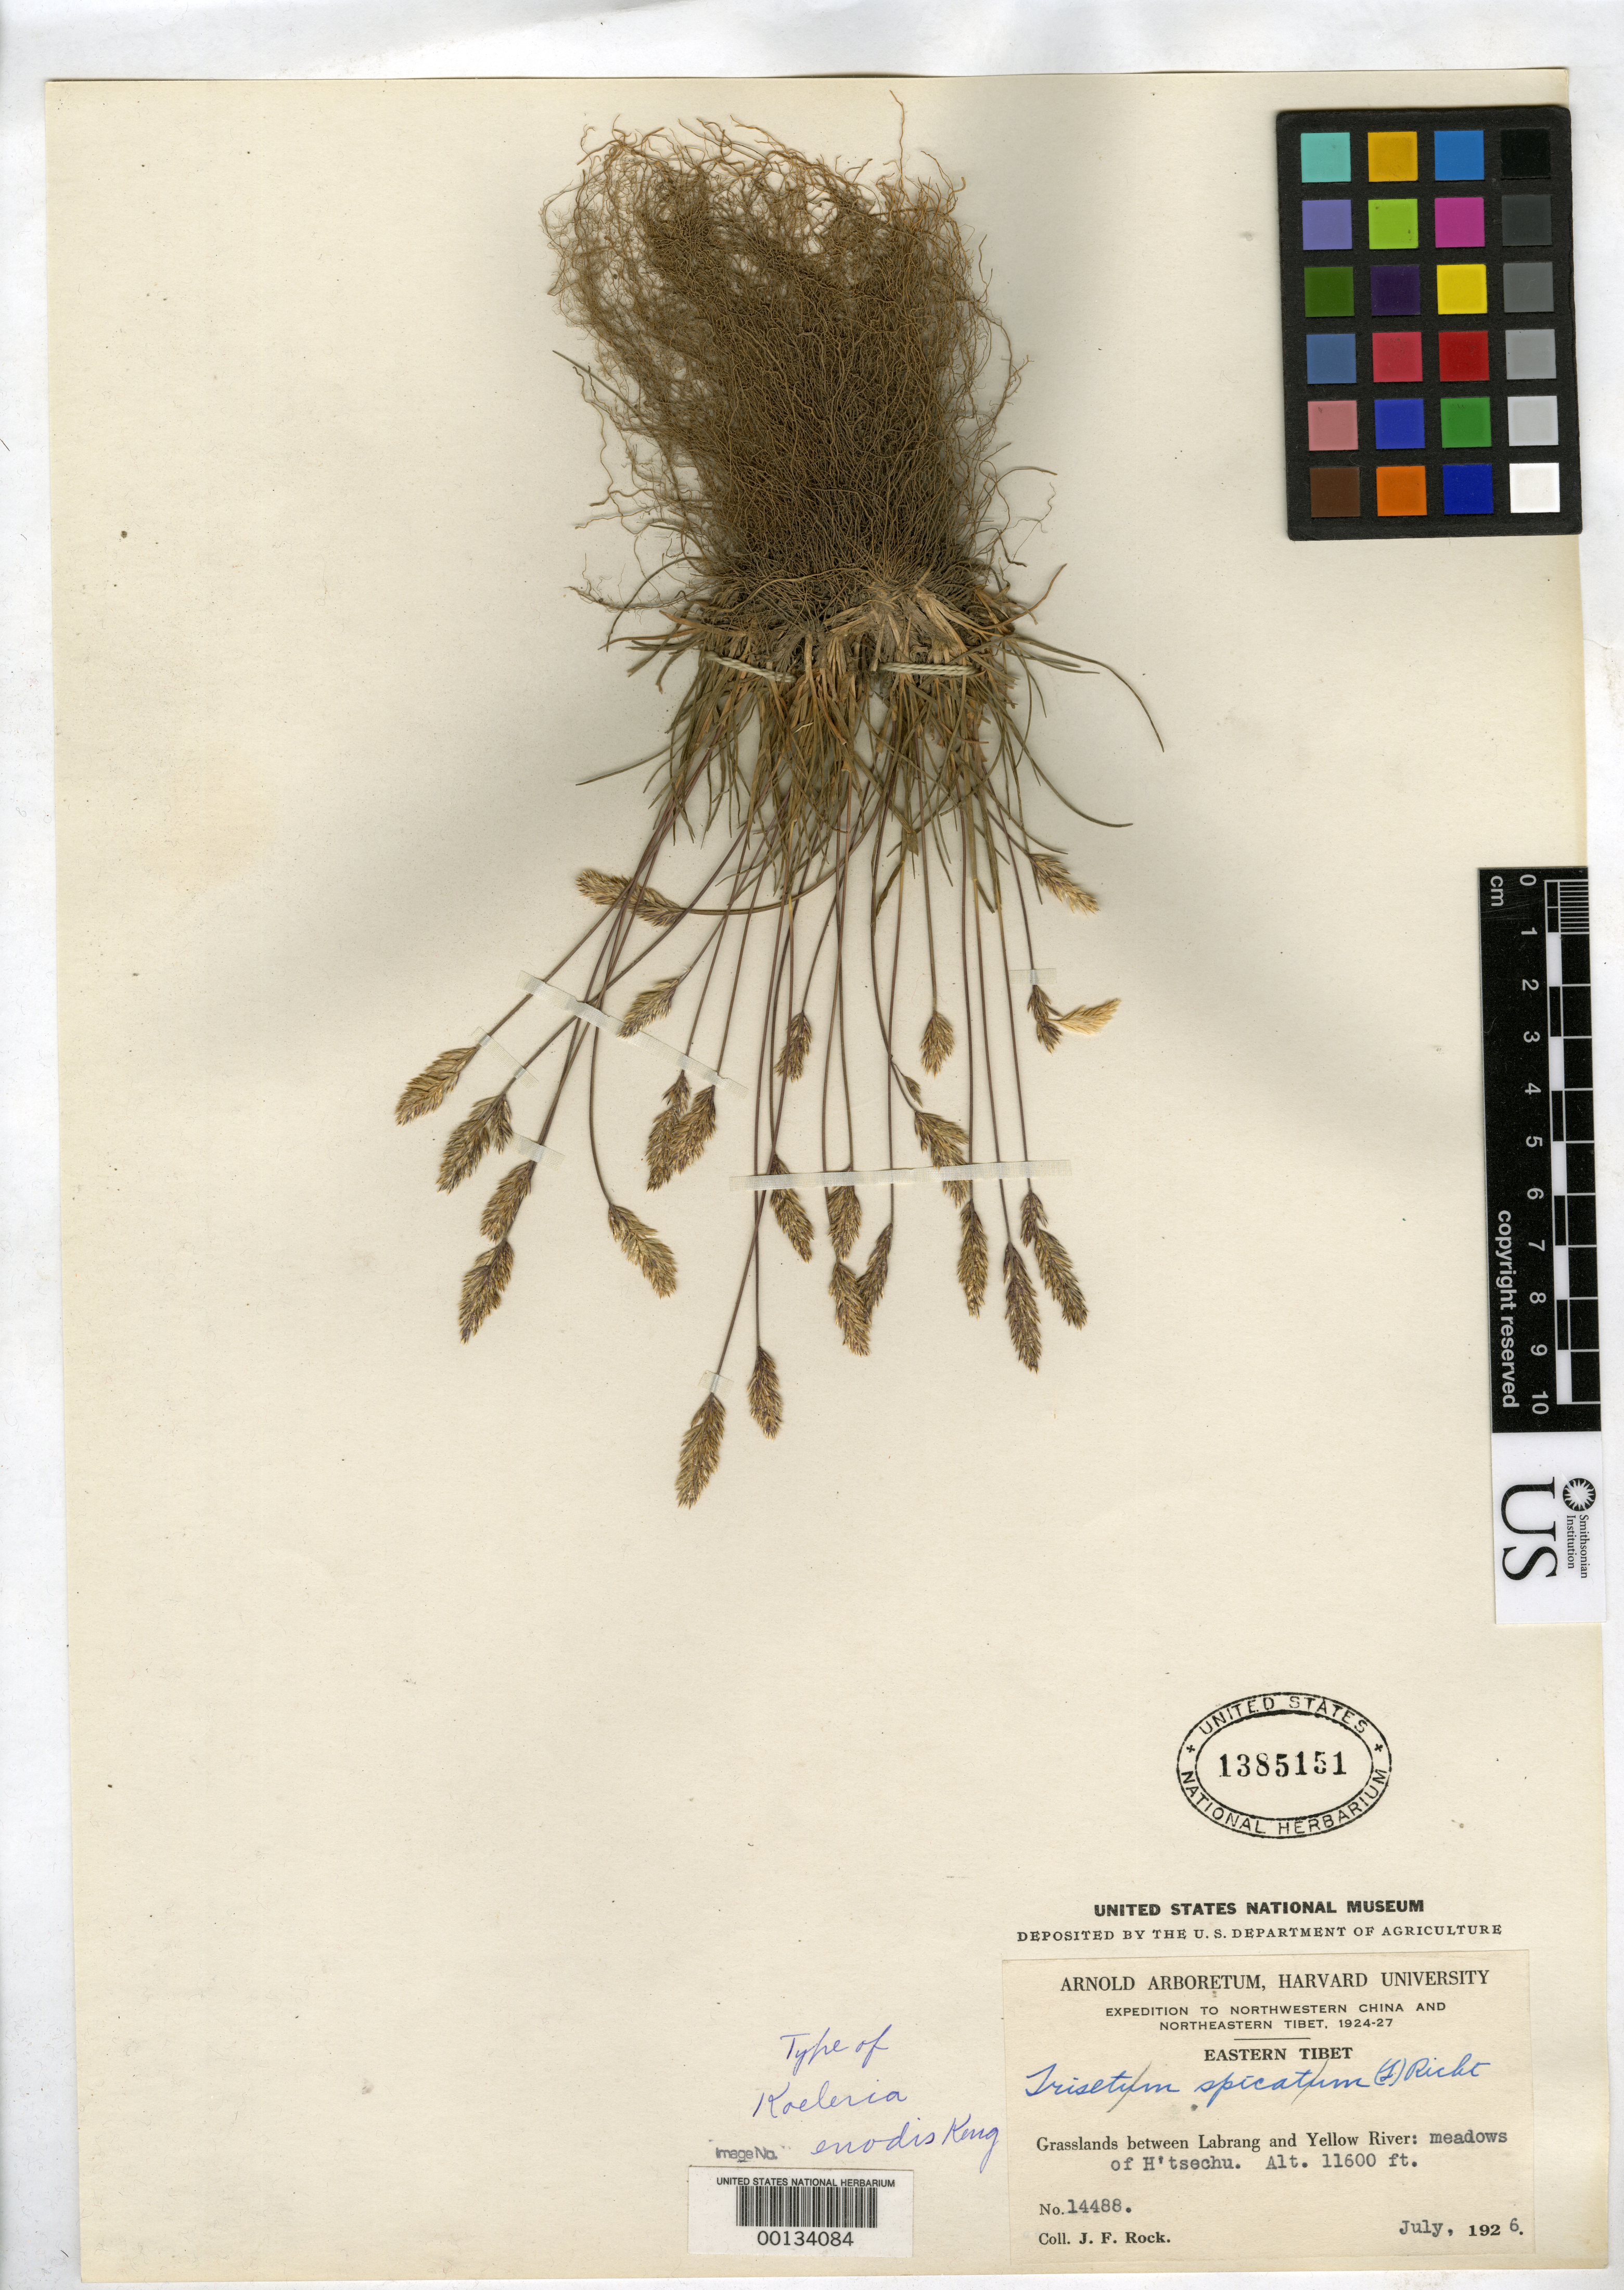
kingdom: Plantae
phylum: Tracheophyta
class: Liliopsida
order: Poales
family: Poaceae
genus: Koeleria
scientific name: Koeleria enodis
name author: Keng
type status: Holotype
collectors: J. F. Rock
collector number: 14488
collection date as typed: Jul 1926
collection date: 1926-07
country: China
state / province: Xizang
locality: Grasslands between Labrang & Yellow River, meadows of H'tsechu.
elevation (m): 3536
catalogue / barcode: US 1385151